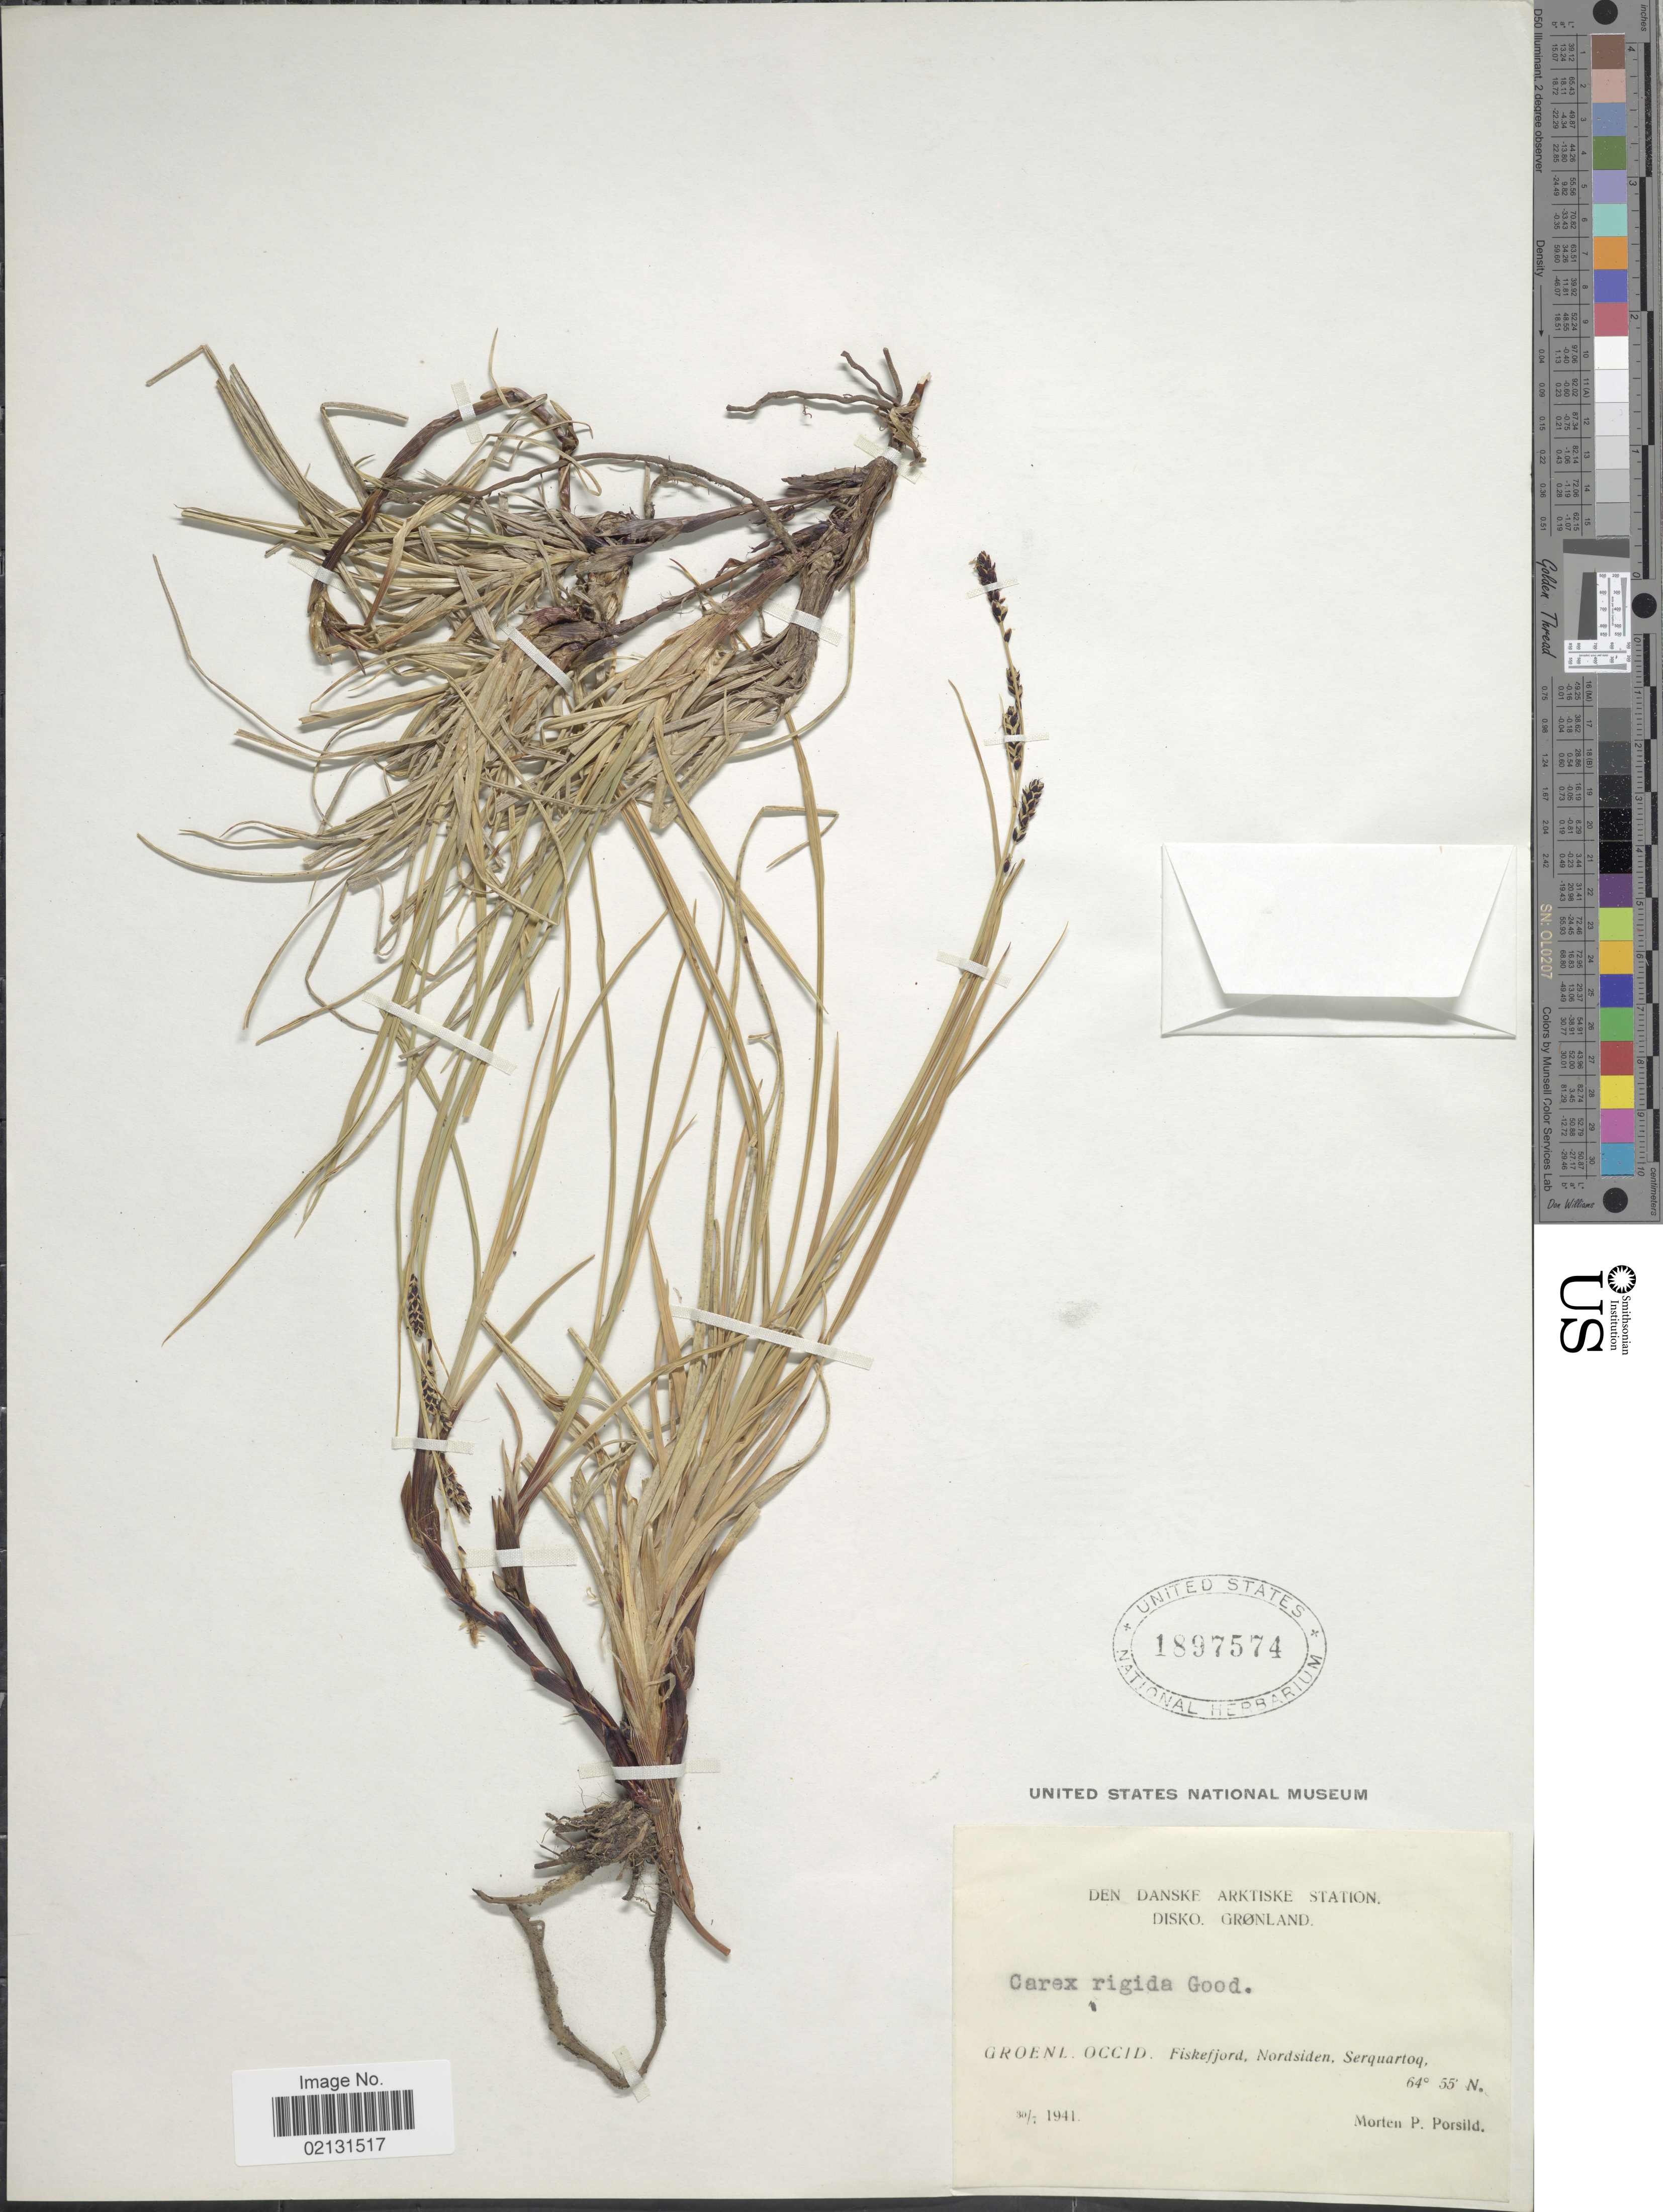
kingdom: Plantae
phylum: Tracheophyta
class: Liliopsida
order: Poales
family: Cyperaceae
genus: Carex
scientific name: Carex bigelowii subsp. bigelowii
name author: Torr. ex Schwein.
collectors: M. P. Porsild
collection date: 1941-07-30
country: Greenland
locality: Den Danske Arktiske Station, Disko. Grønland, Groenl. occid. Fiskefjord, Nordside, Serquartoq.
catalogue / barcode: US 1897574